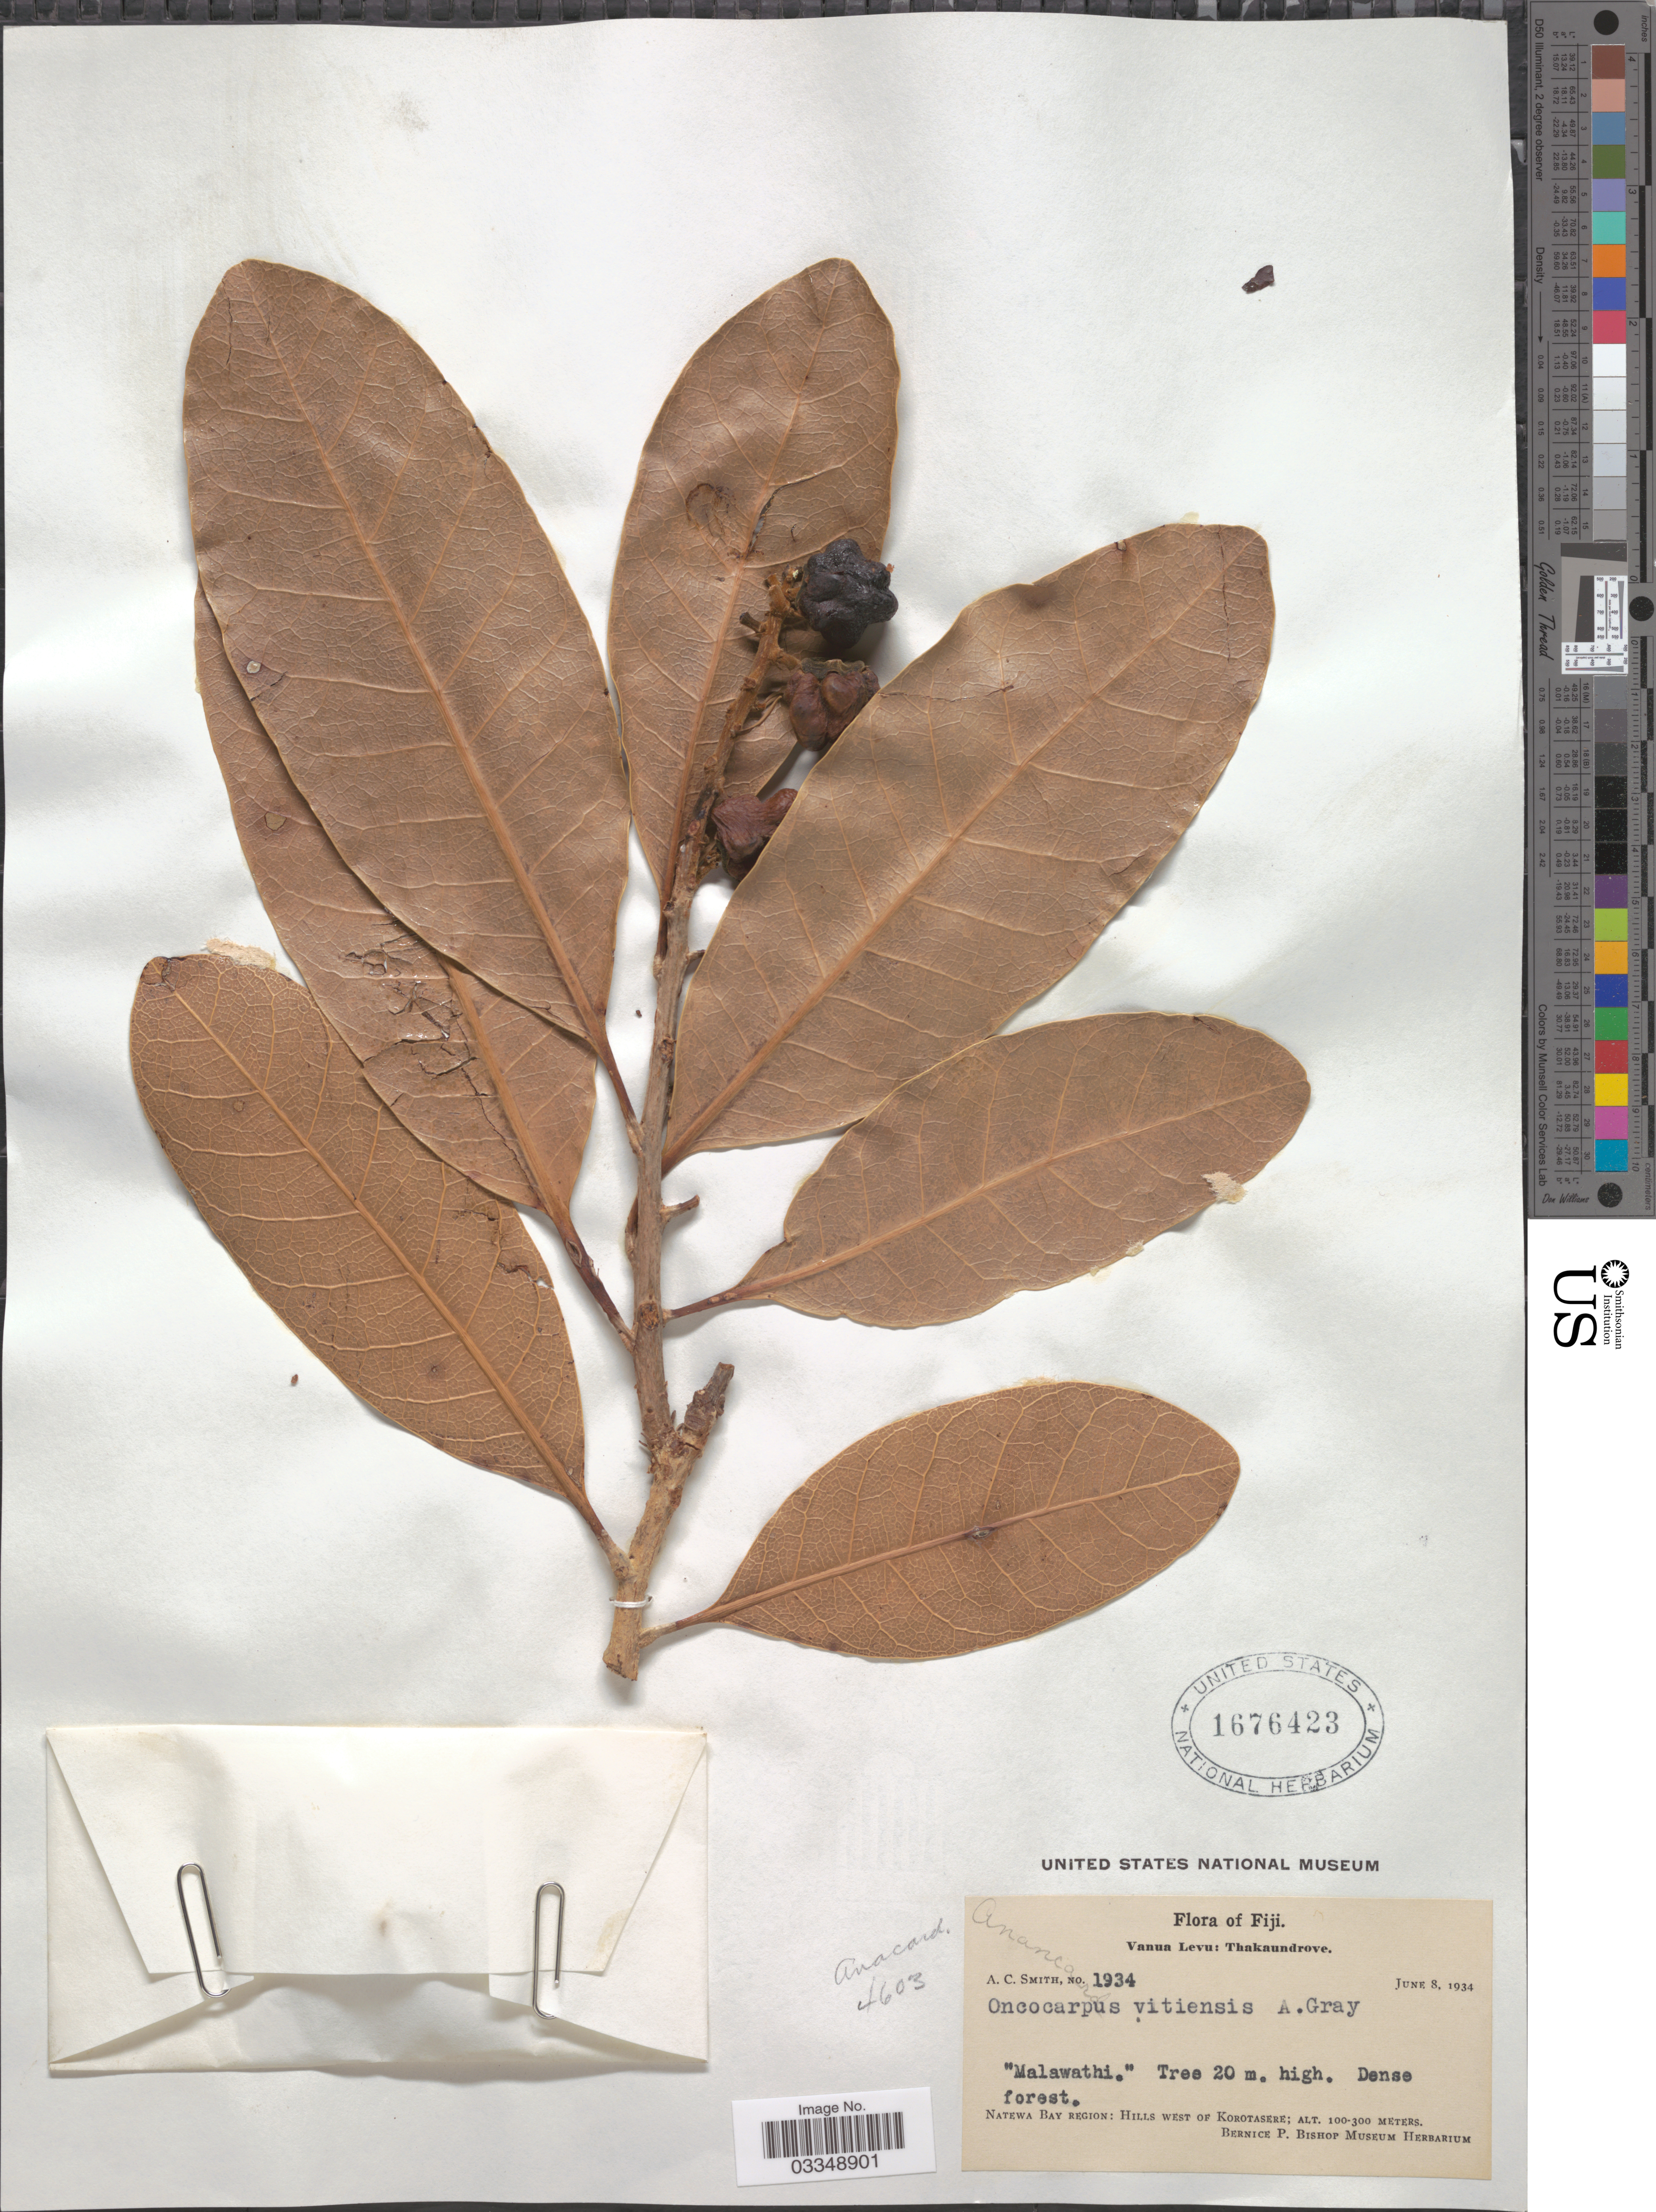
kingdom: Plantae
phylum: Tracheophyta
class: Magnoliopsida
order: Sapindales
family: Anacardiaceae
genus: Semecarpus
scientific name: Semecarpus vitiensis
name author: (A. Gray) Engl.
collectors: A. C. Smith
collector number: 1934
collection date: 1934-06-08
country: Fiji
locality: Vanua Levu: Thakaundrove. Natewa Bay Region: Hills west of Korotasere.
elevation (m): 100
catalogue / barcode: US 1676423